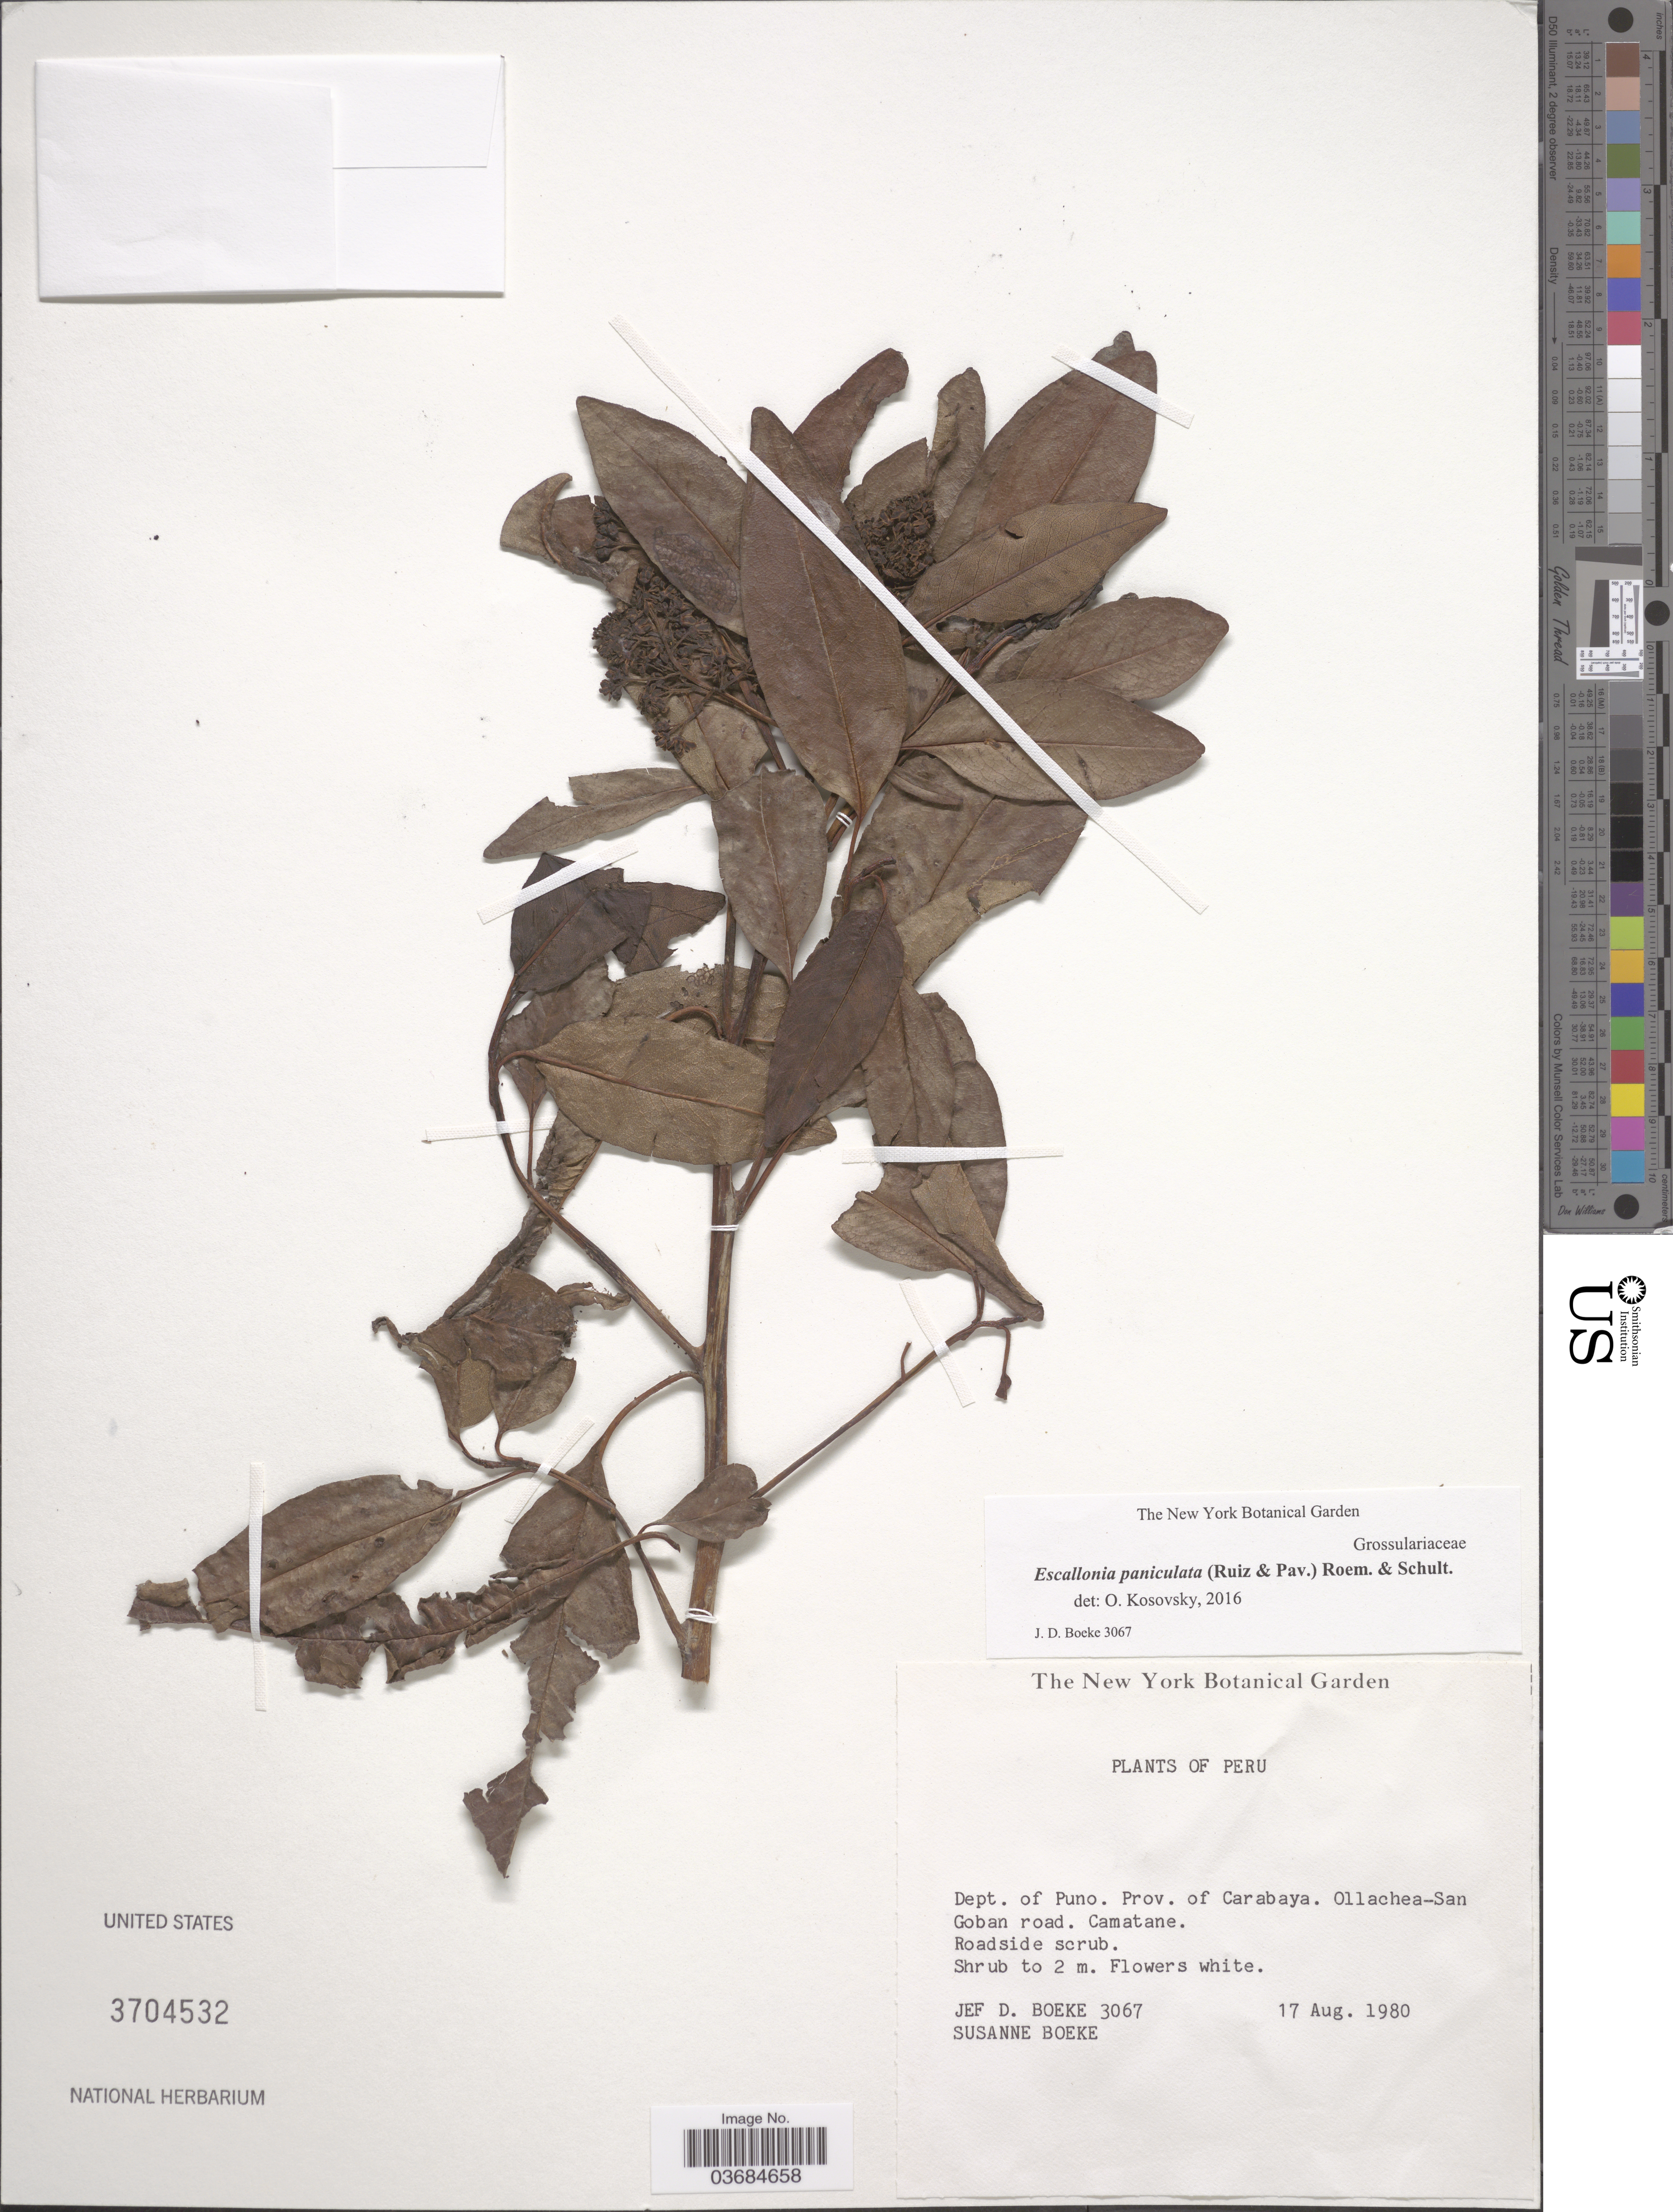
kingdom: Plantae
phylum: Tracheophyta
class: Magnoliopsida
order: Escalloniales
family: Escalloniaceae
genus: Escallonia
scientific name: Escallonia paniculata var. paniculata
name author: (Ruiz & Pav.) Roem. & Schult.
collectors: J. Boeke & S. Boeke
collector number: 3067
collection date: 1980-08-17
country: Peru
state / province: Puno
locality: Dept. of Puno. Prov. of Carabaya. Ollachea-San Goban road. Camatane.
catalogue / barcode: US 3704532